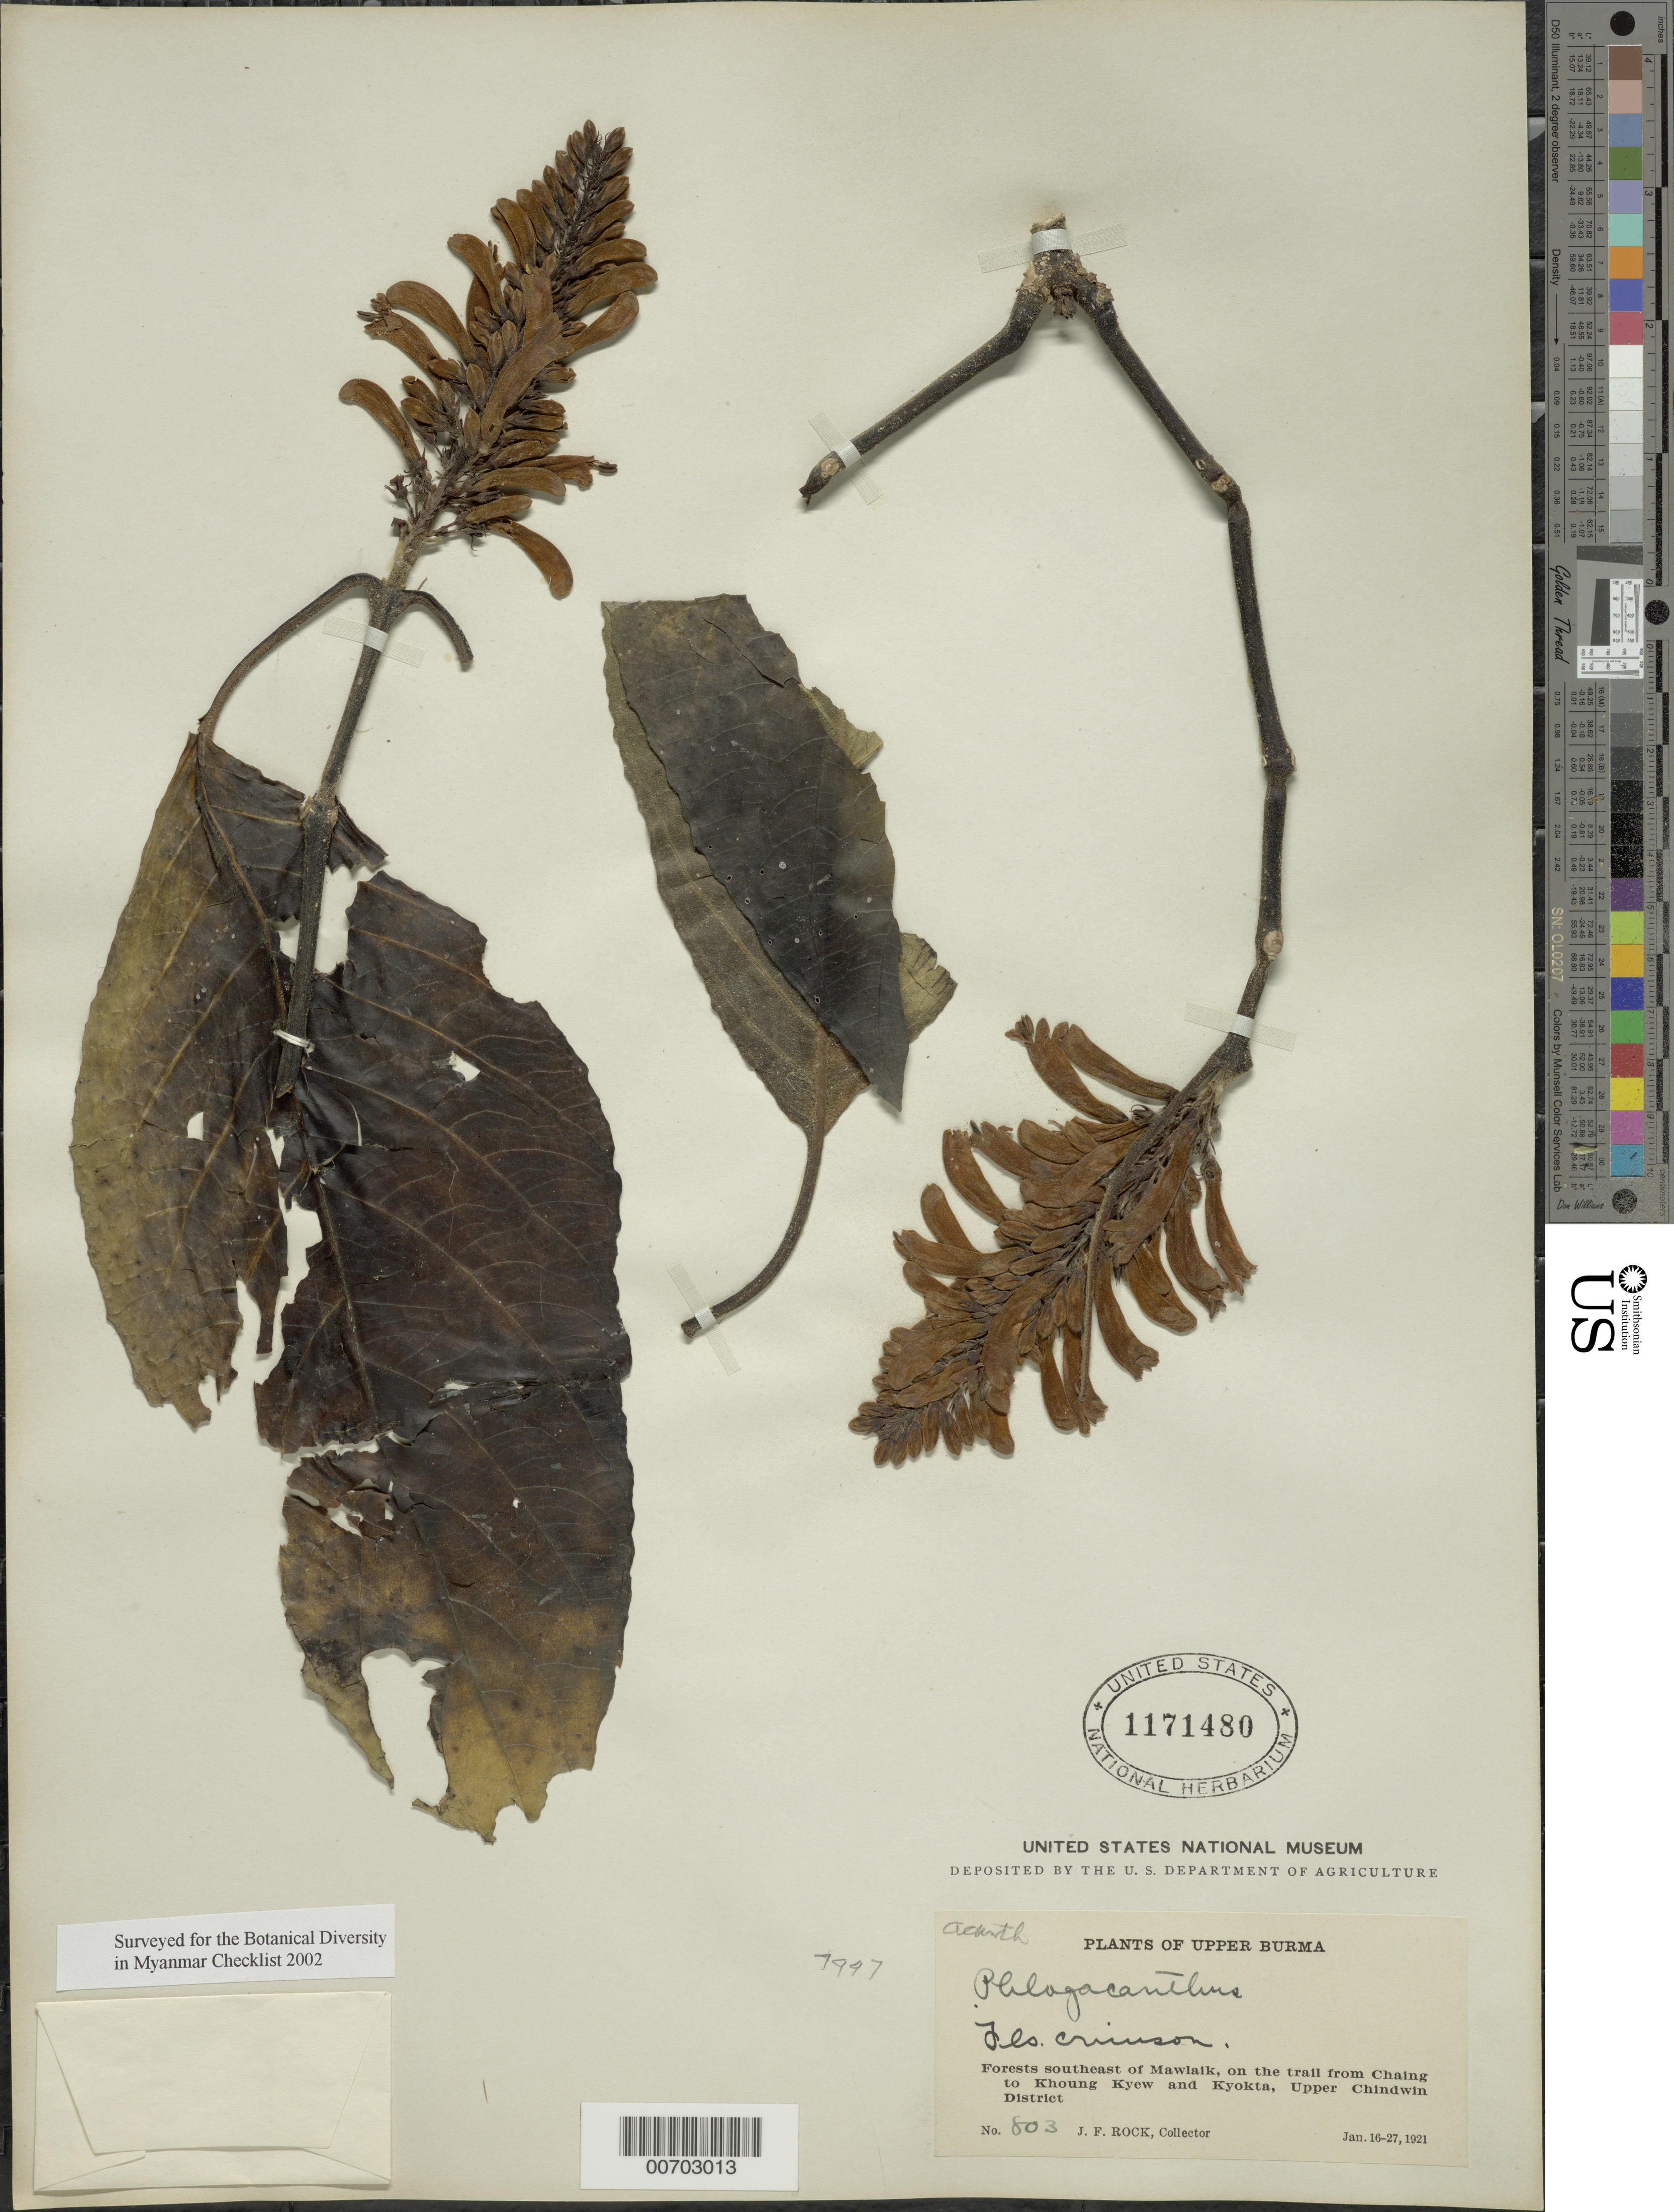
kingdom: Plantae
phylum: Tracheophyta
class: Magnoliopsida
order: Lamiales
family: Acanthaceae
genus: Phlogacanthus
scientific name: Phlogacanthus sp.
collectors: J. F. Rock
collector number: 803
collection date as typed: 16 Jan 1921 to 27 Jan 1921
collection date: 1921-01-16/1921-01-27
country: Myanmar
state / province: Sagaing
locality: Upper Chindwin Dist., Mawlaik, trail from Chaing to Khoung Kyew and Kyokta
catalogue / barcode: US 1171480